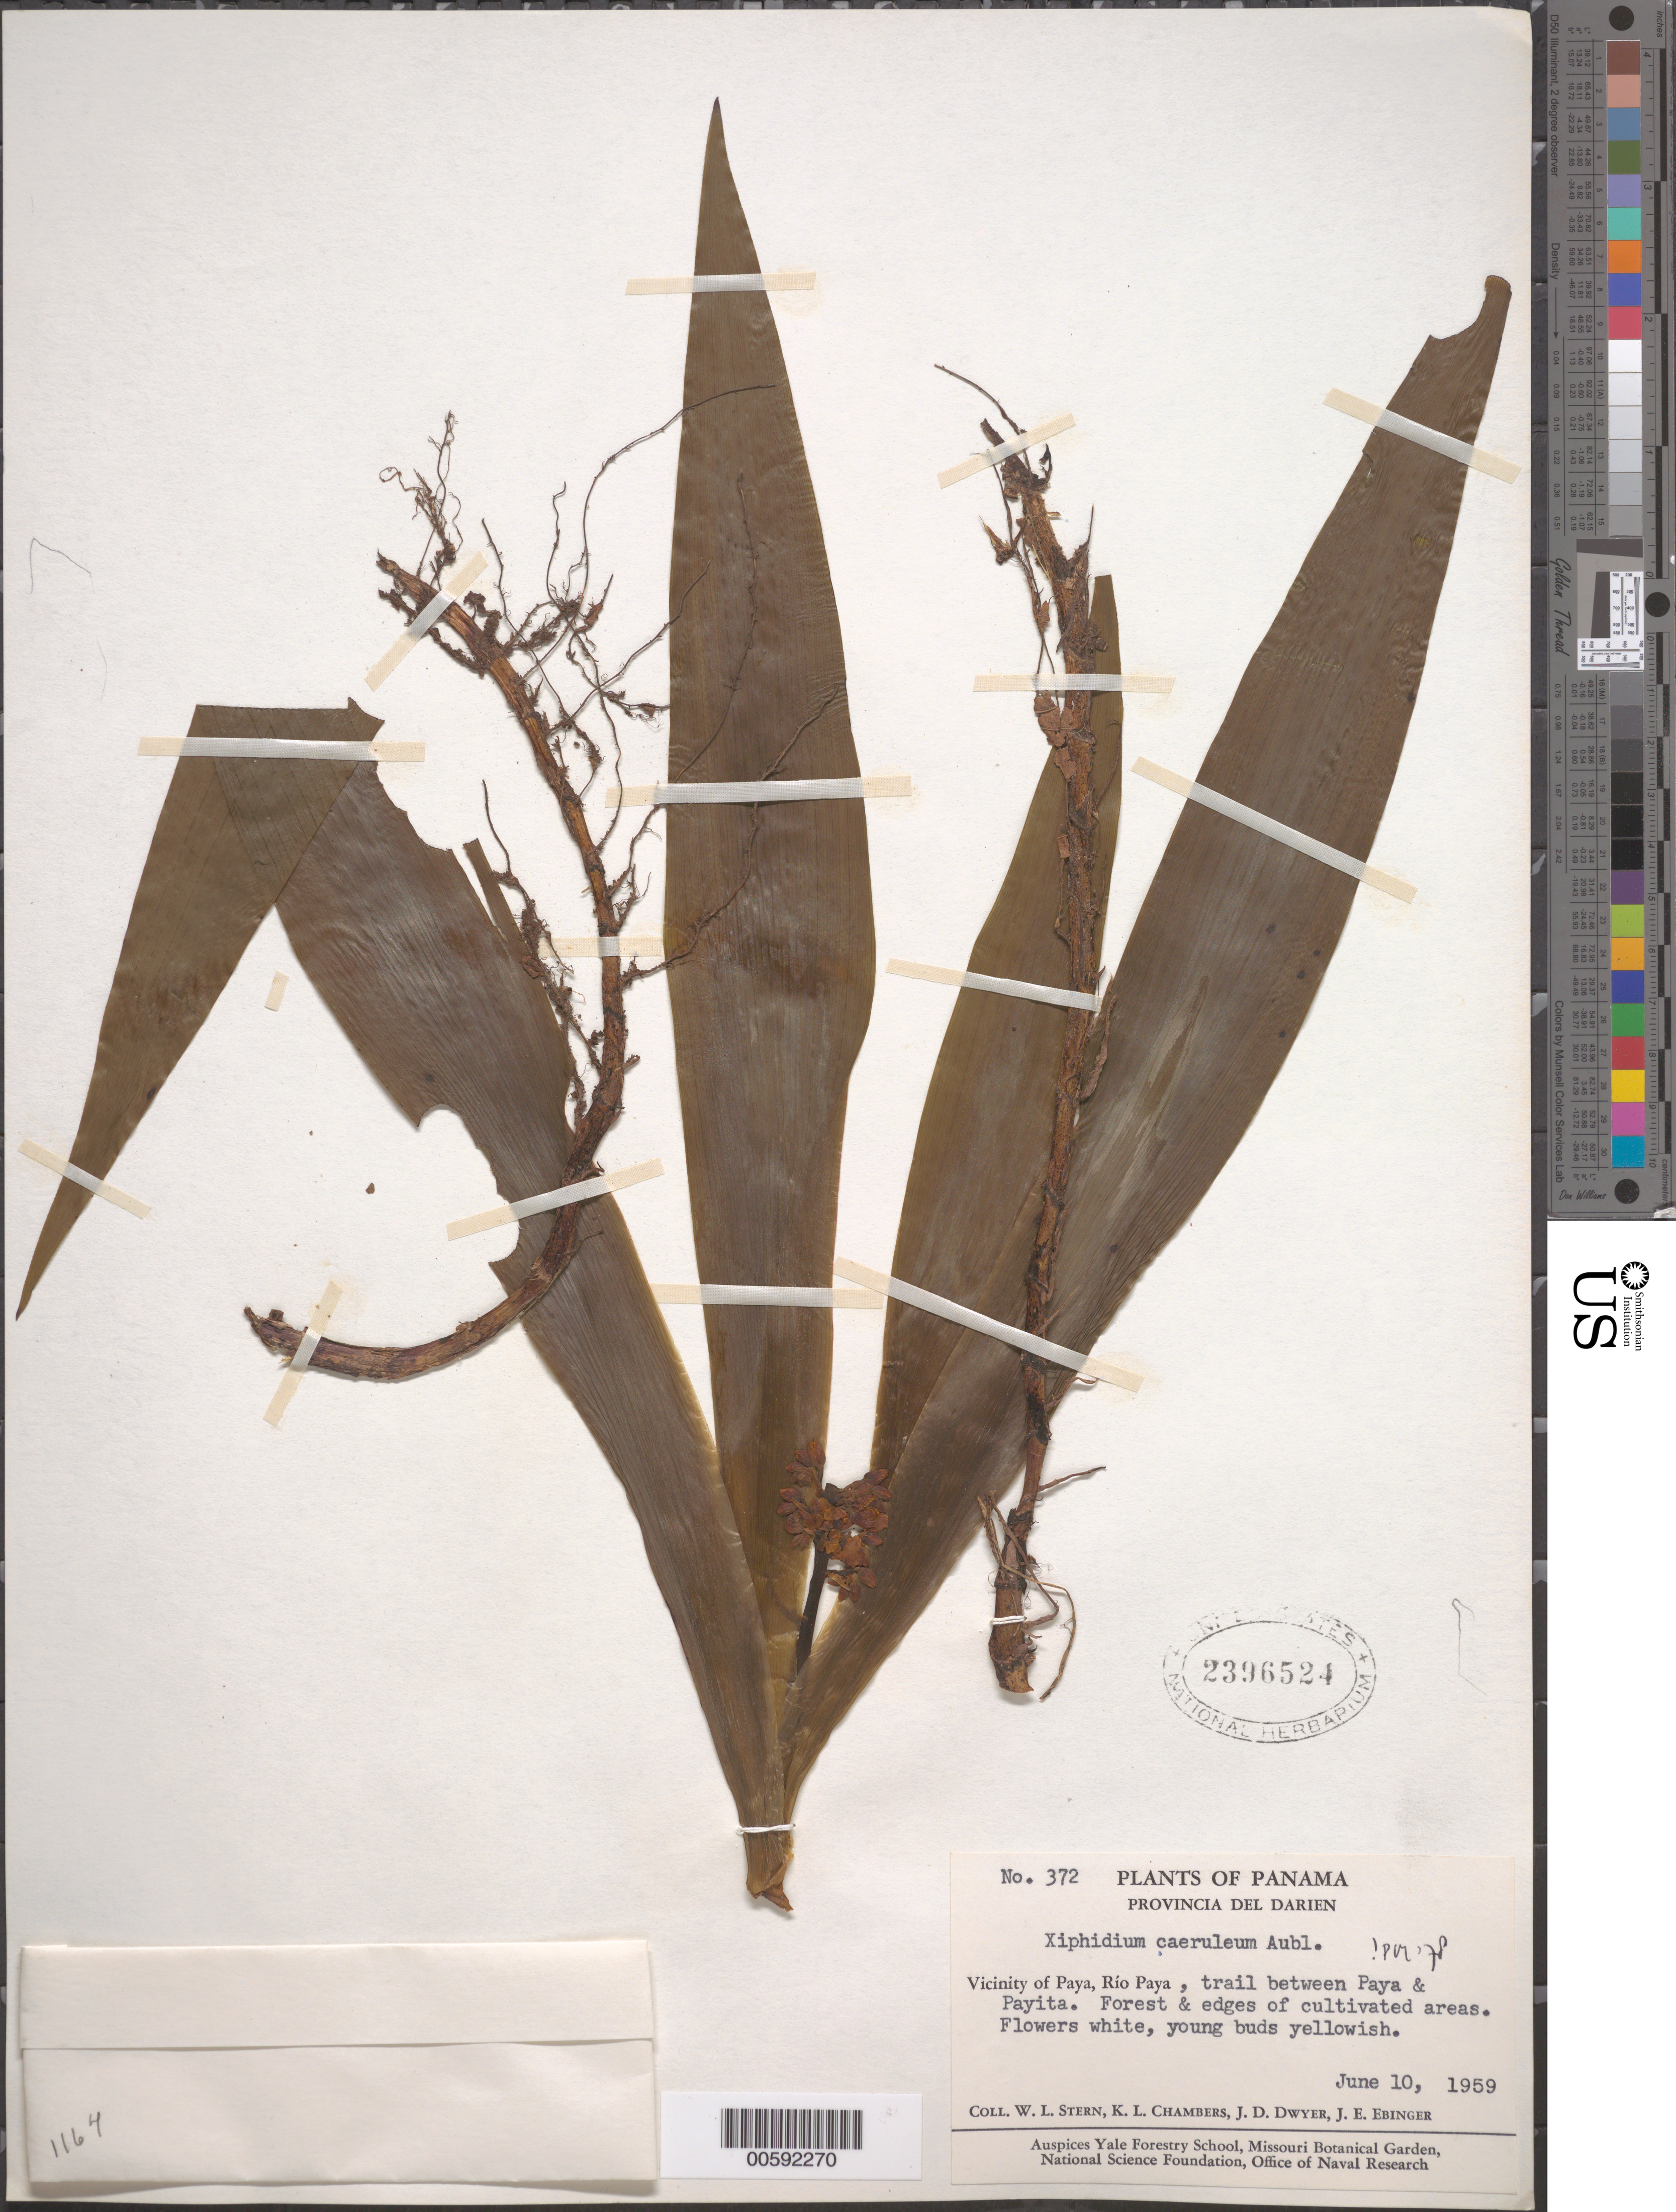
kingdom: Plantae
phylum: Tracheophyta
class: Liliopsida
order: Commelinales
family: Haemodoraceae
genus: Xiphidium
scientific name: Xiphidium caeruleum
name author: Aubl.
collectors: W. L. Stern, K. L. Chambers, J. D. Dwyer & J. Ebinger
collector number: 372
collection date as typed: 10 Jun 1959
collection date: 1959-06-10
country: Panama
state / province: Darién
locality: paya, Rio Paya, between Paya and Payita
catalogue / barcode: US 2396524